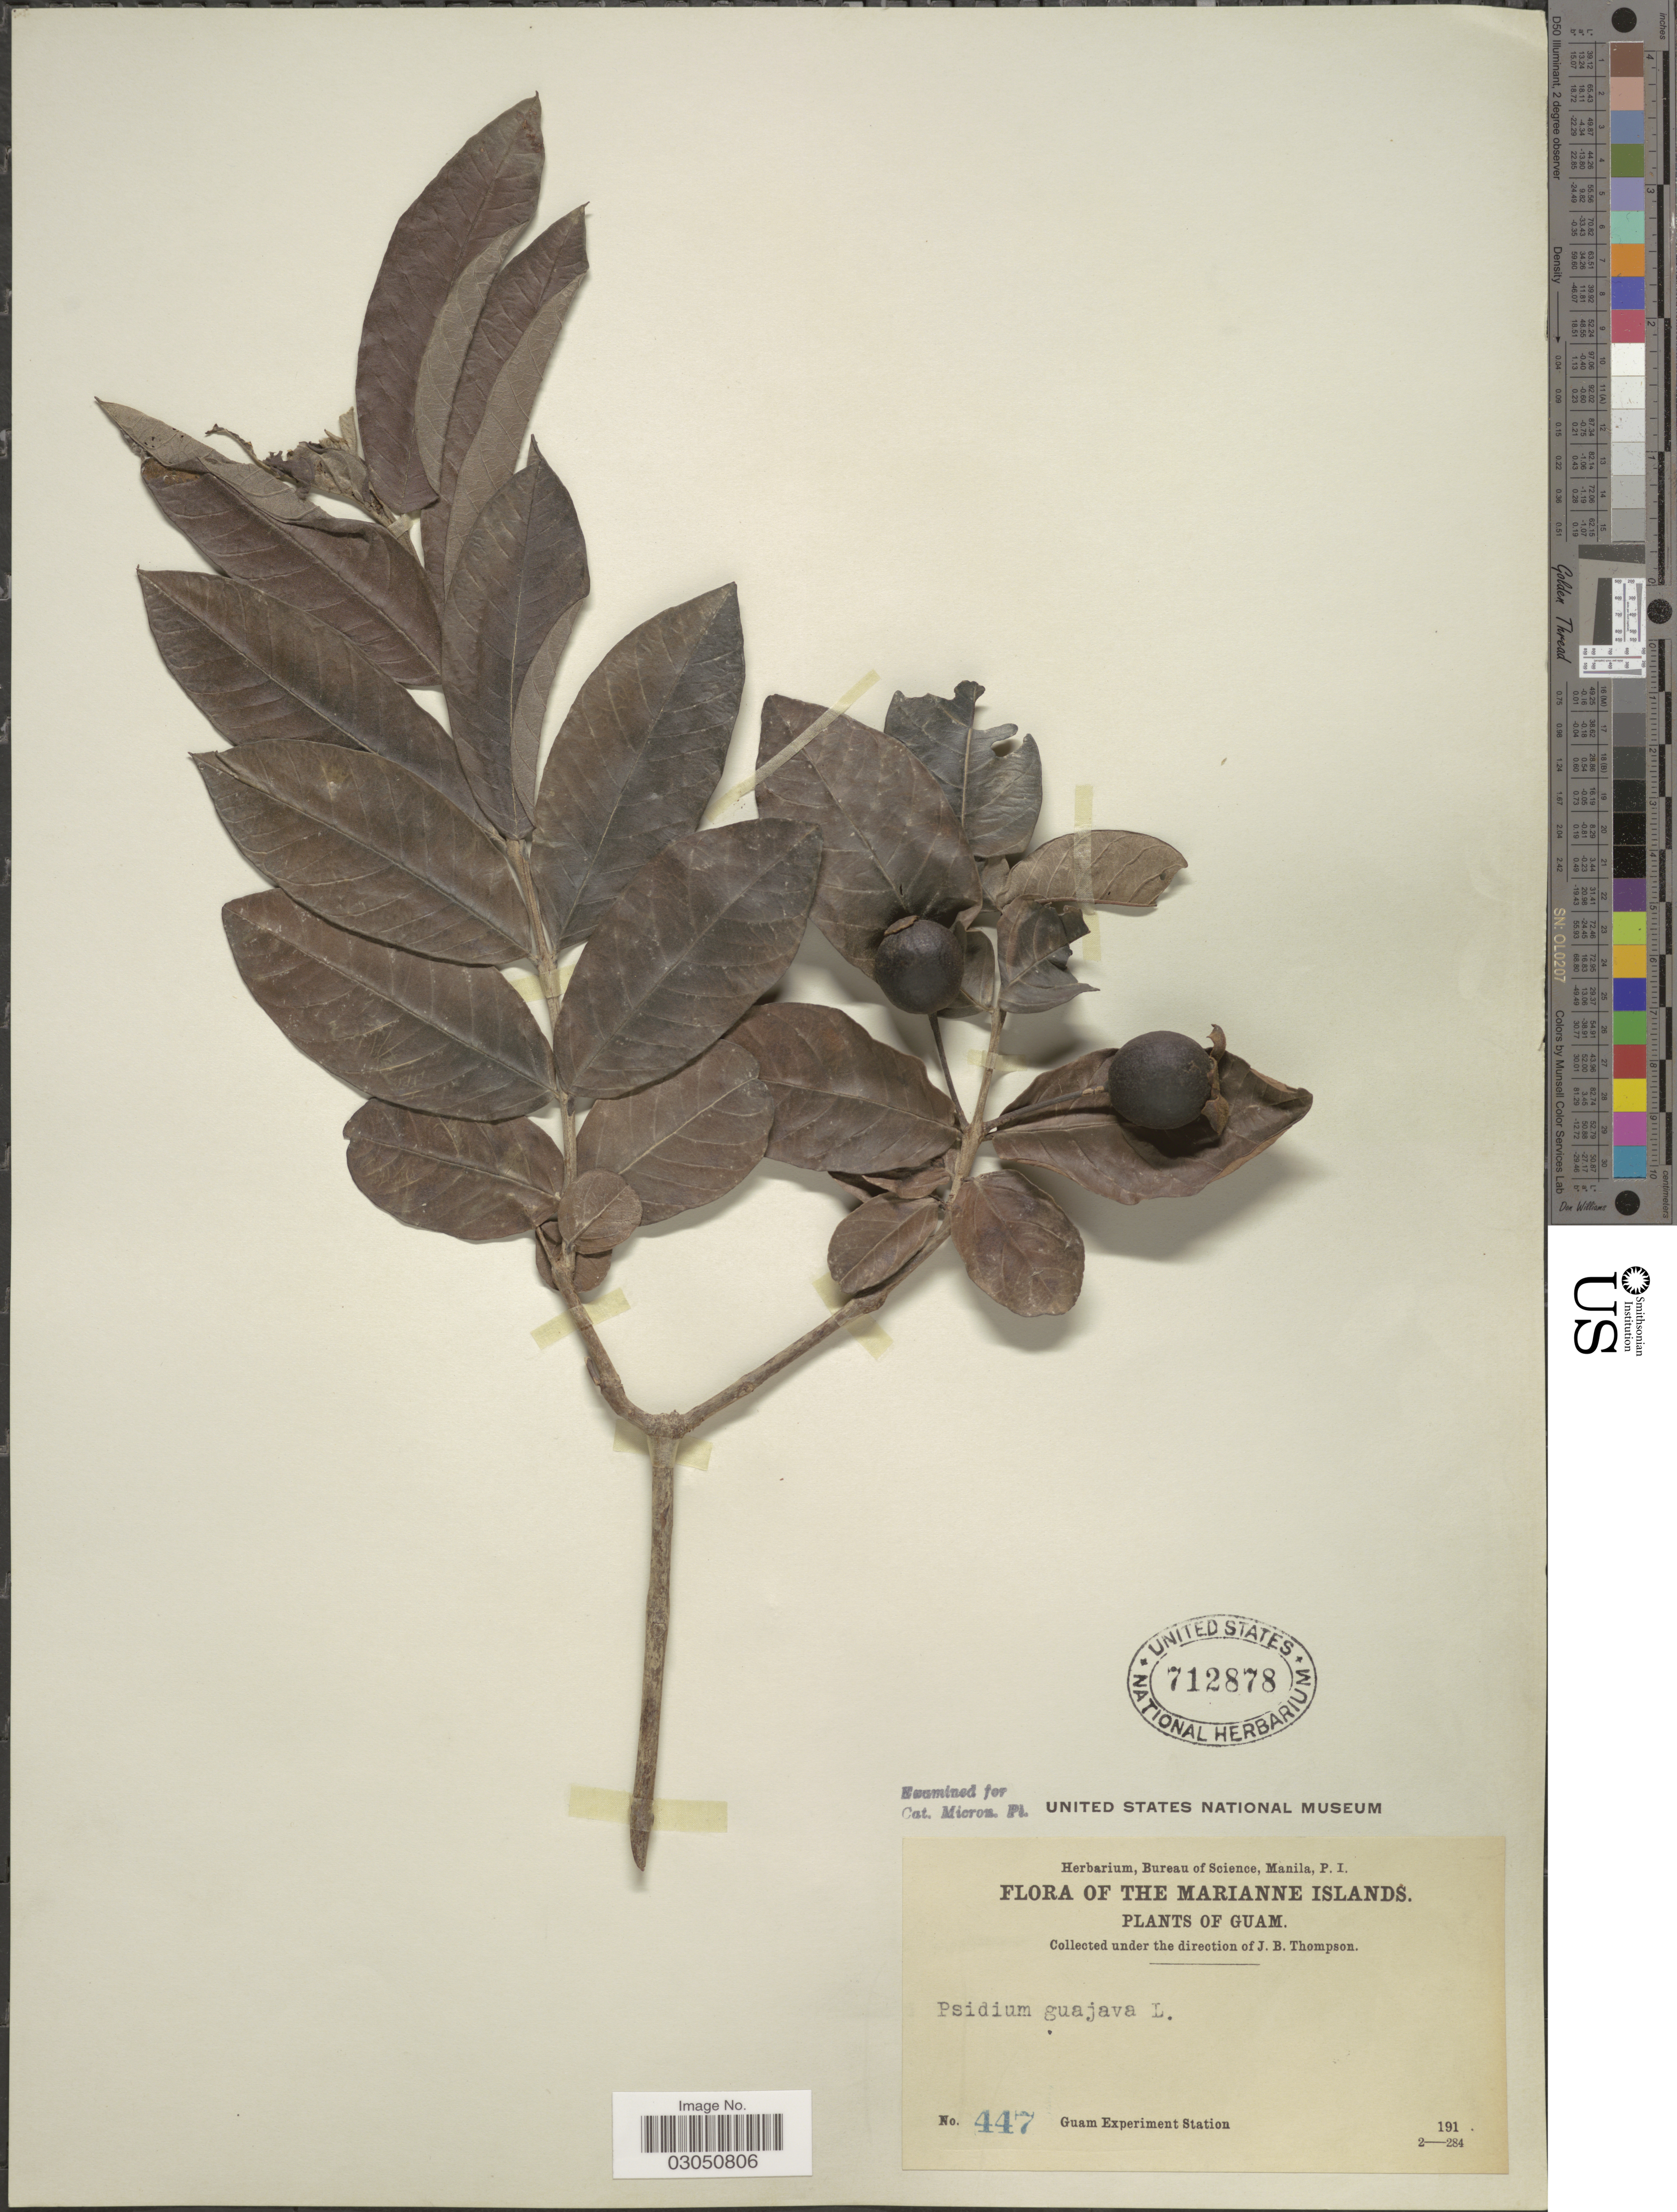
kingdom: Plantae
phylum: Tracheophyta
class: Magnoliopsida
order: Myrtales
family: Myrtaceae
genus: Psidium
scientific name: Psidium guajava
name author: L.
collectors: ex herb. Bureau of Science Manila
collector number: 447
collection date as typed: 191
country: Guam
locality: The Marianne Islands.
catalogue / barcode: US 712878